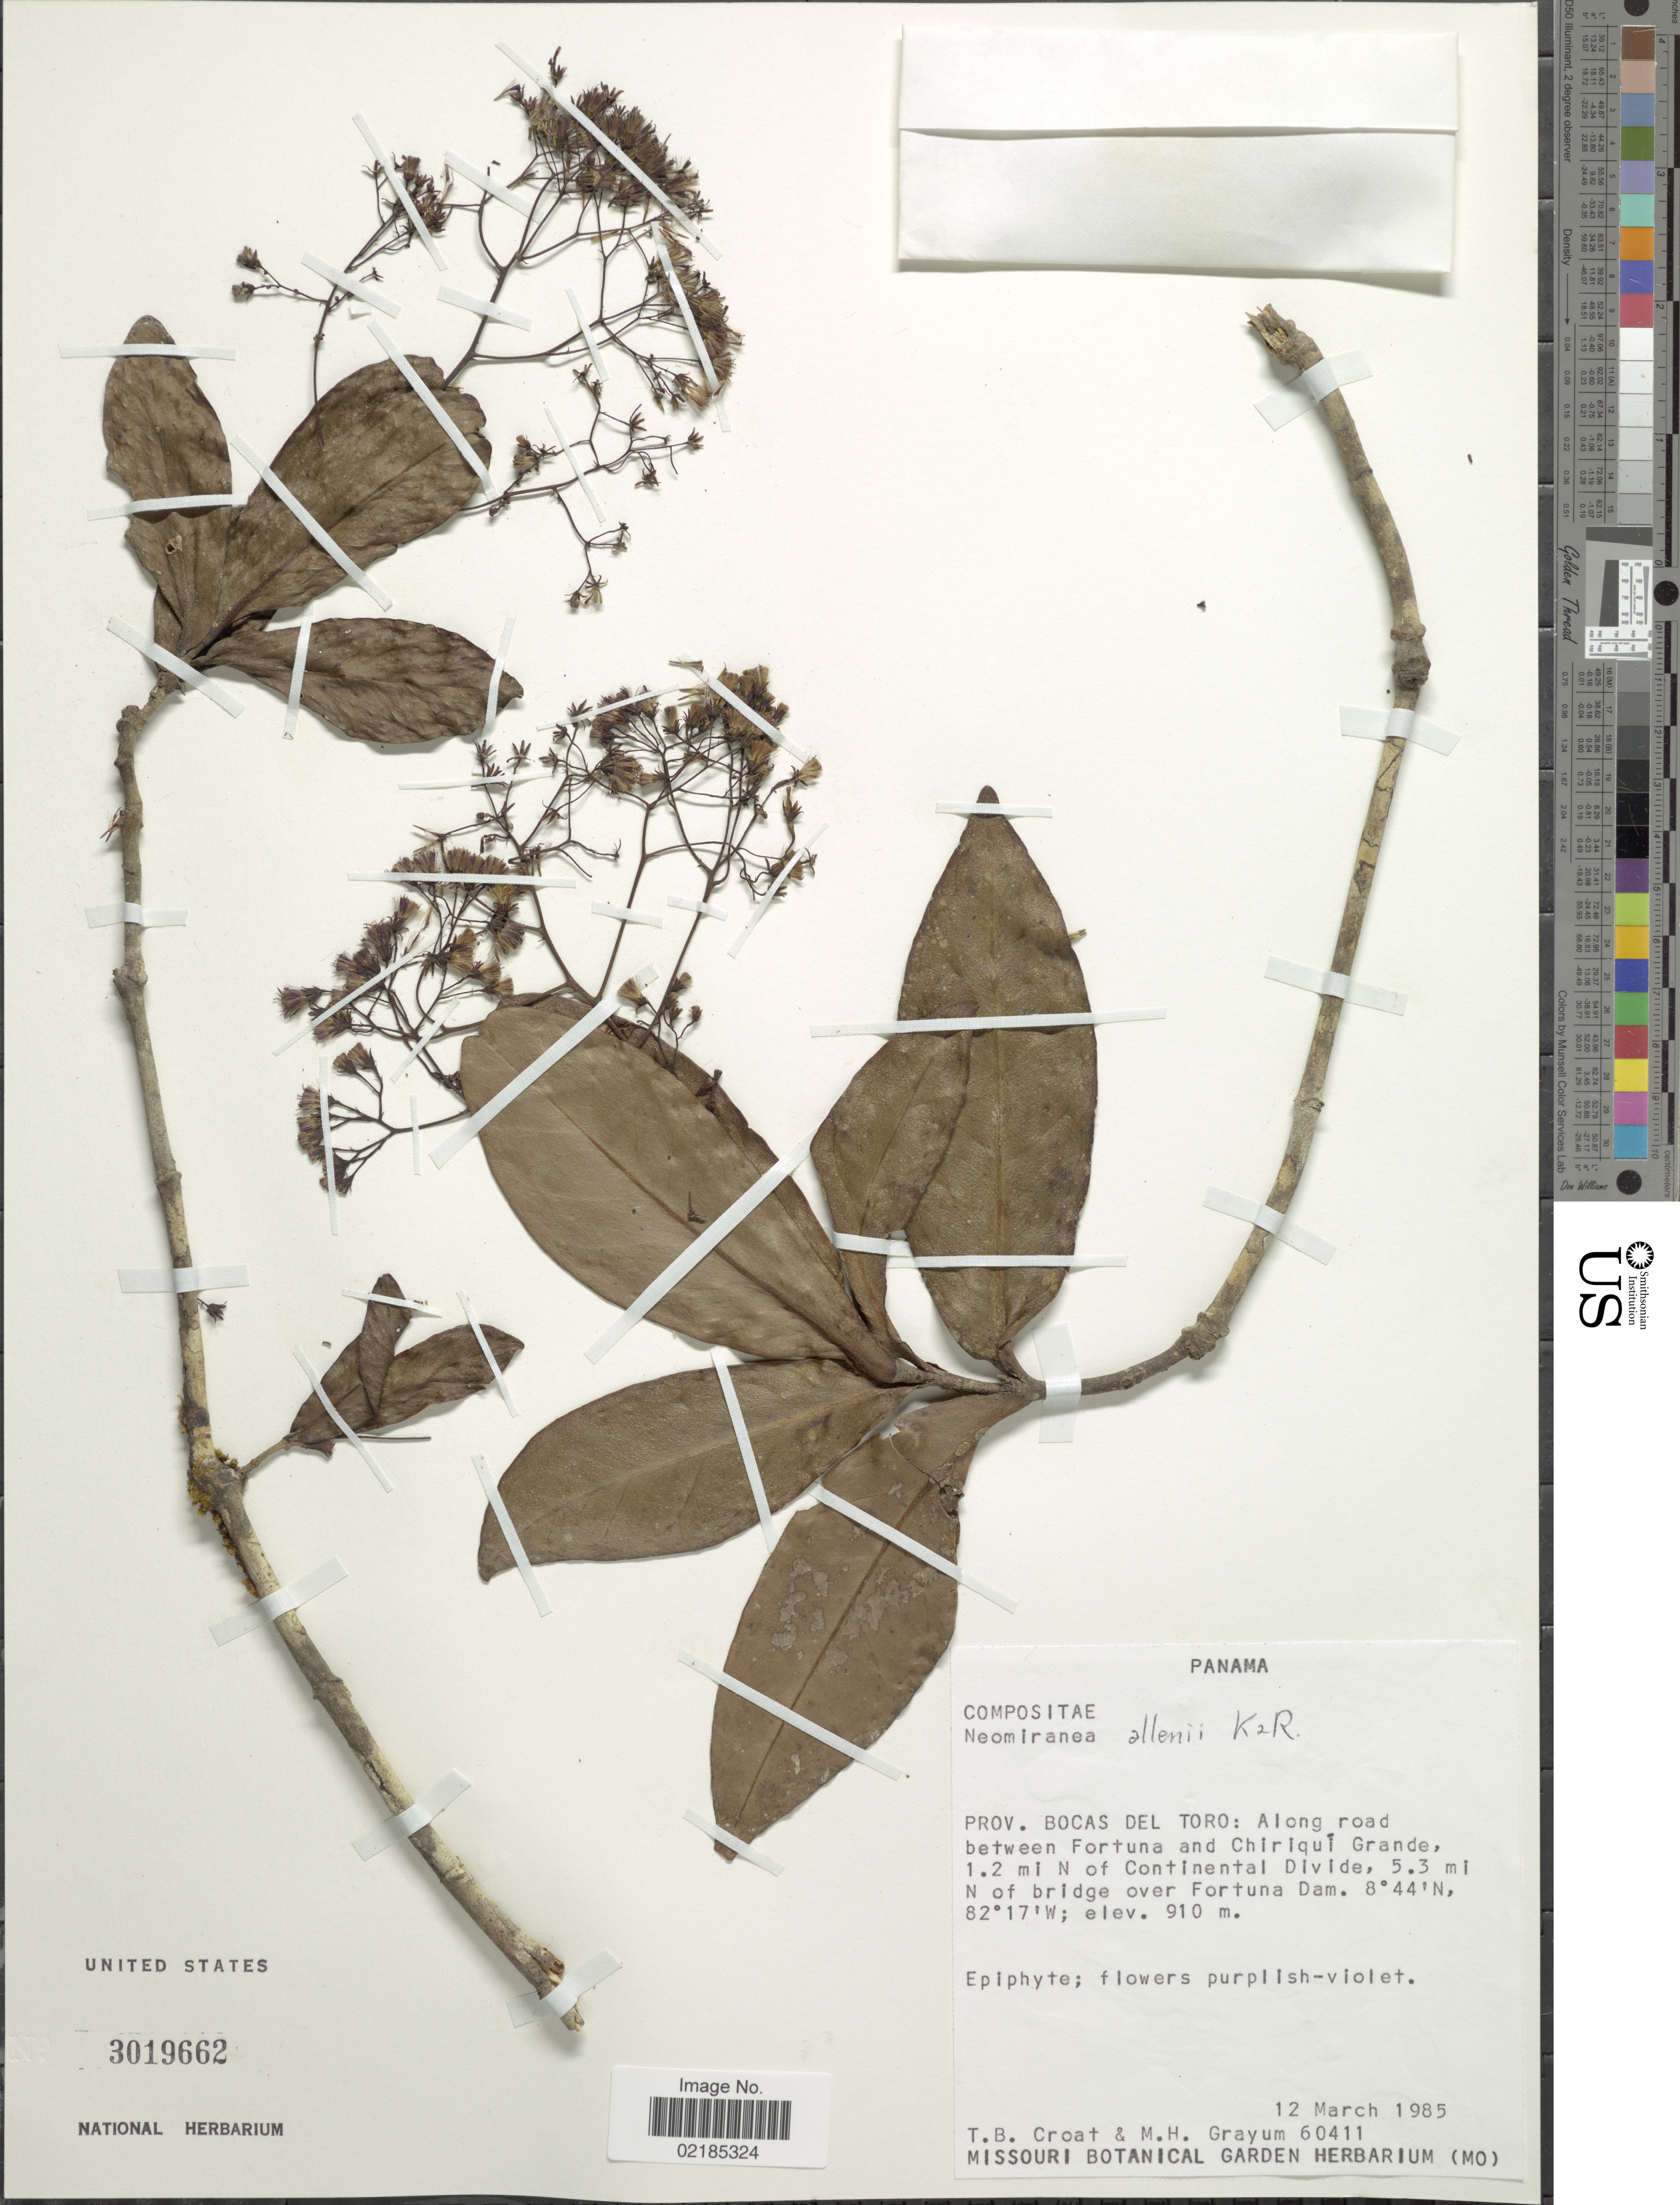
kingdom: Plantae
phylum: Tracheophyta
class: Magnoliopsida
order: Asterales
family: Asteraceae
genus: Neomirandea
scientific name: Neomirandea allenii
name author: R.M. King & H. Rob.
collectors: T. B. Croat & M. H. Grayum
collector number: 60411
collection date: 1985-03-12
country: Panama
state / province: Bocas del Toro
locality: Along road between Fortuna and Chirqui Grande 1.2 mi N of Continental Divide, 5.3 mi N of bridge over Fortuna Dam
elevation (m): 910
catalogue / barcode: US 3019662